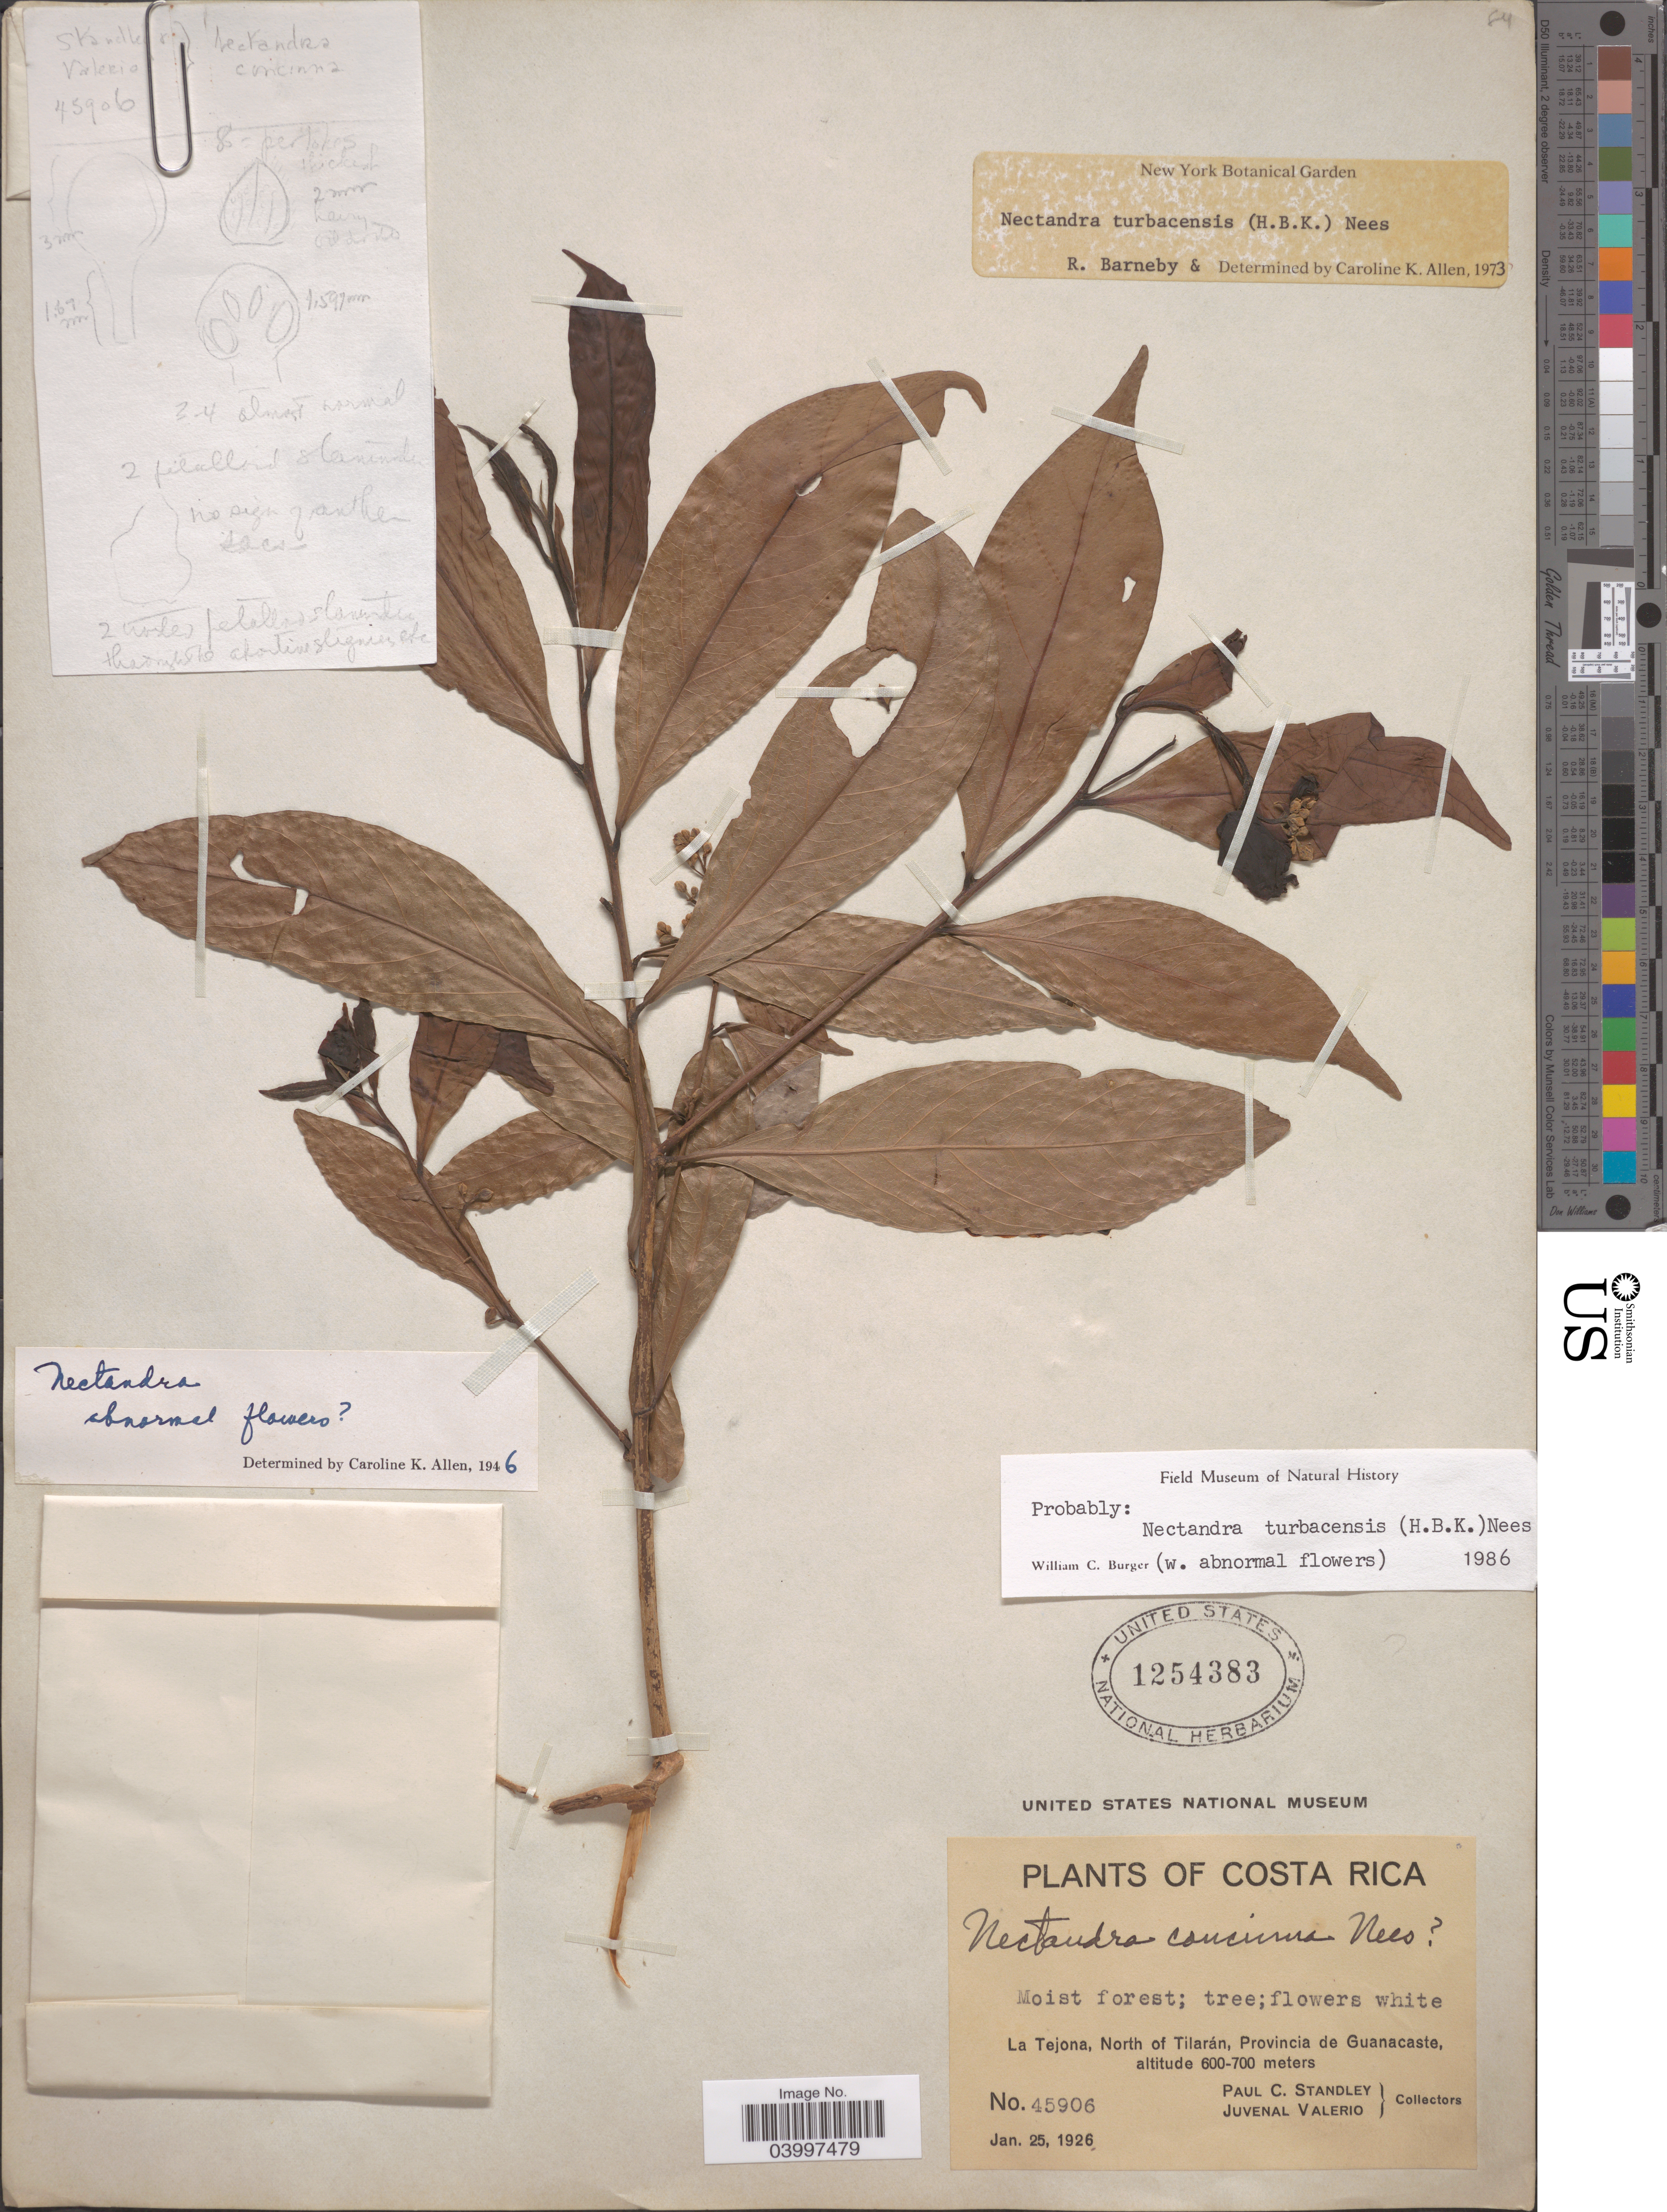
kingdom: Plantae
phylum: Tracheophyta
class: Magnoliopsida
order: Laurales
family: Lauraceae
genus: Nectandra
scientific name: Nectandra turbacensis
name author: (Kunth) Nees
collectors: P. C. Standley & J. Valerio R.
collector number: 45906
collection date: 1926-01-25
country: Costa Rica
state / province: Guanacaste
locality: La Tejona, North of Tilarán.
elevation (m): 600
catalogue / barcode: US 1254383